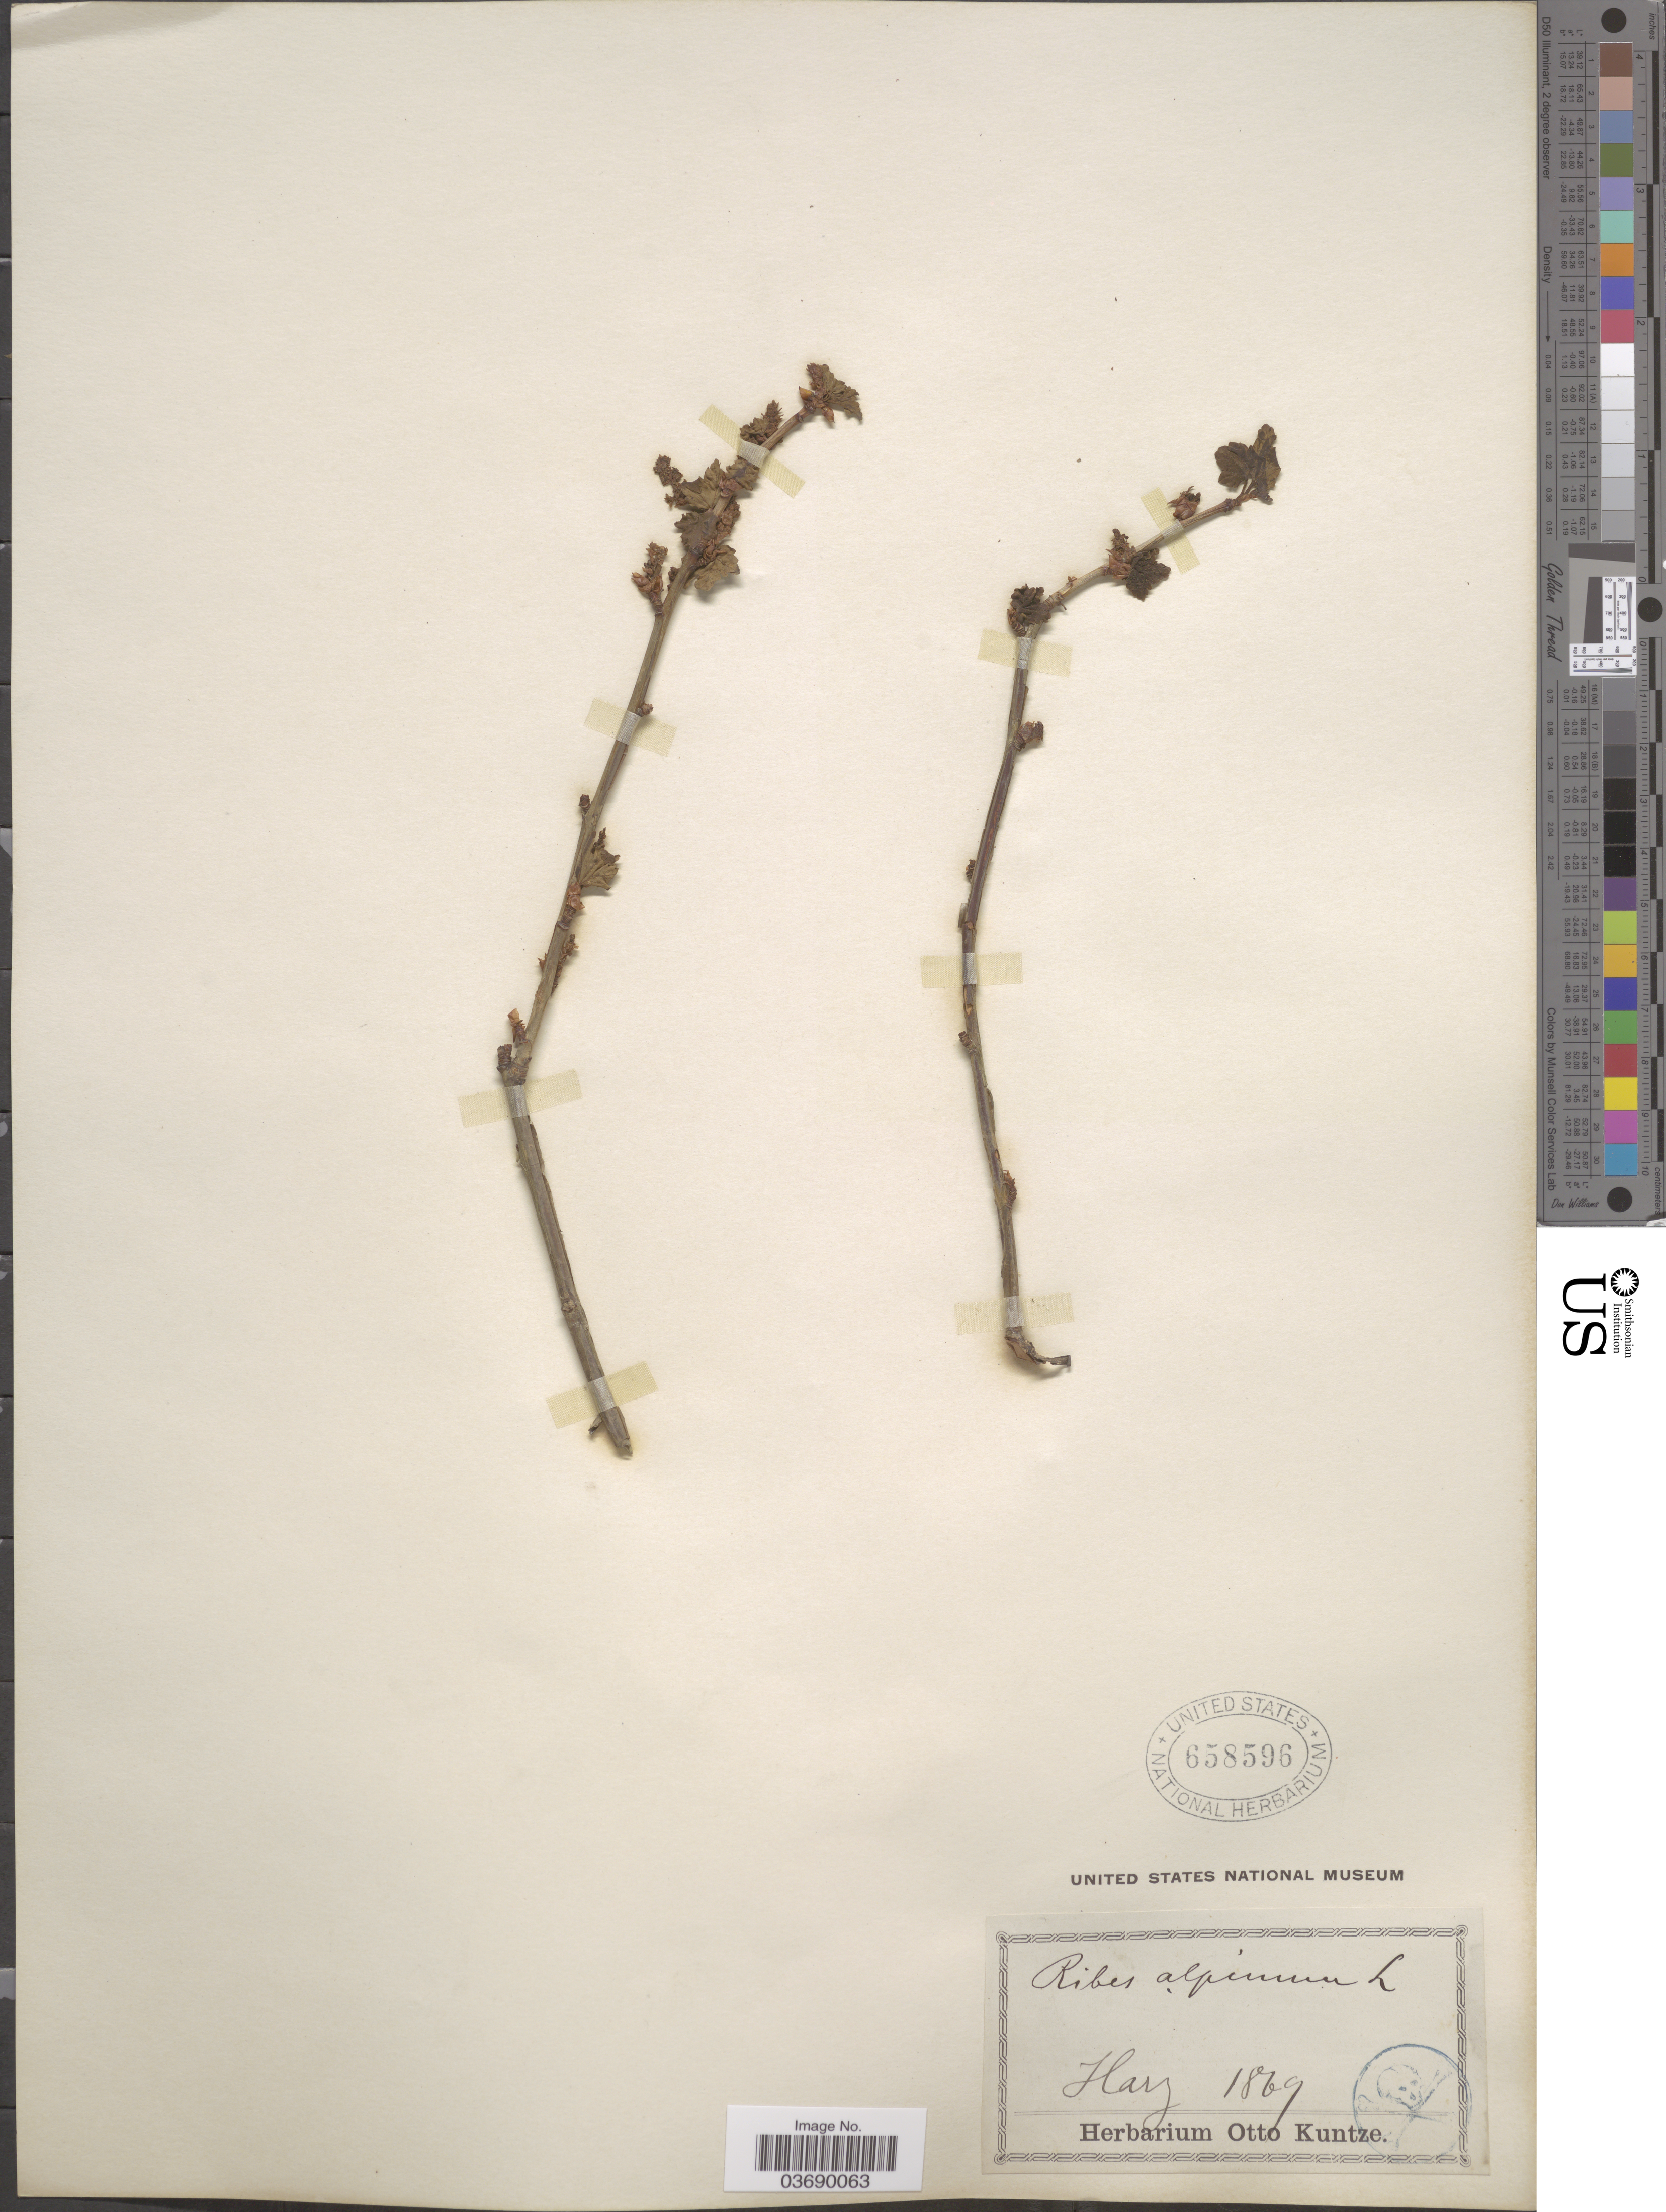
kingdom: Plantae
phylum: Tracheophyta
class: Magnoliopsida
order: Saxifragales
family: Grossulariaceae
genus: Ribes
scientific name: Ribes alpinum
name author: L.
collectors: ex herb. Otto Kuntze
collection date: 1869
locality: Harz*.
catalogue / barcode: US 658596